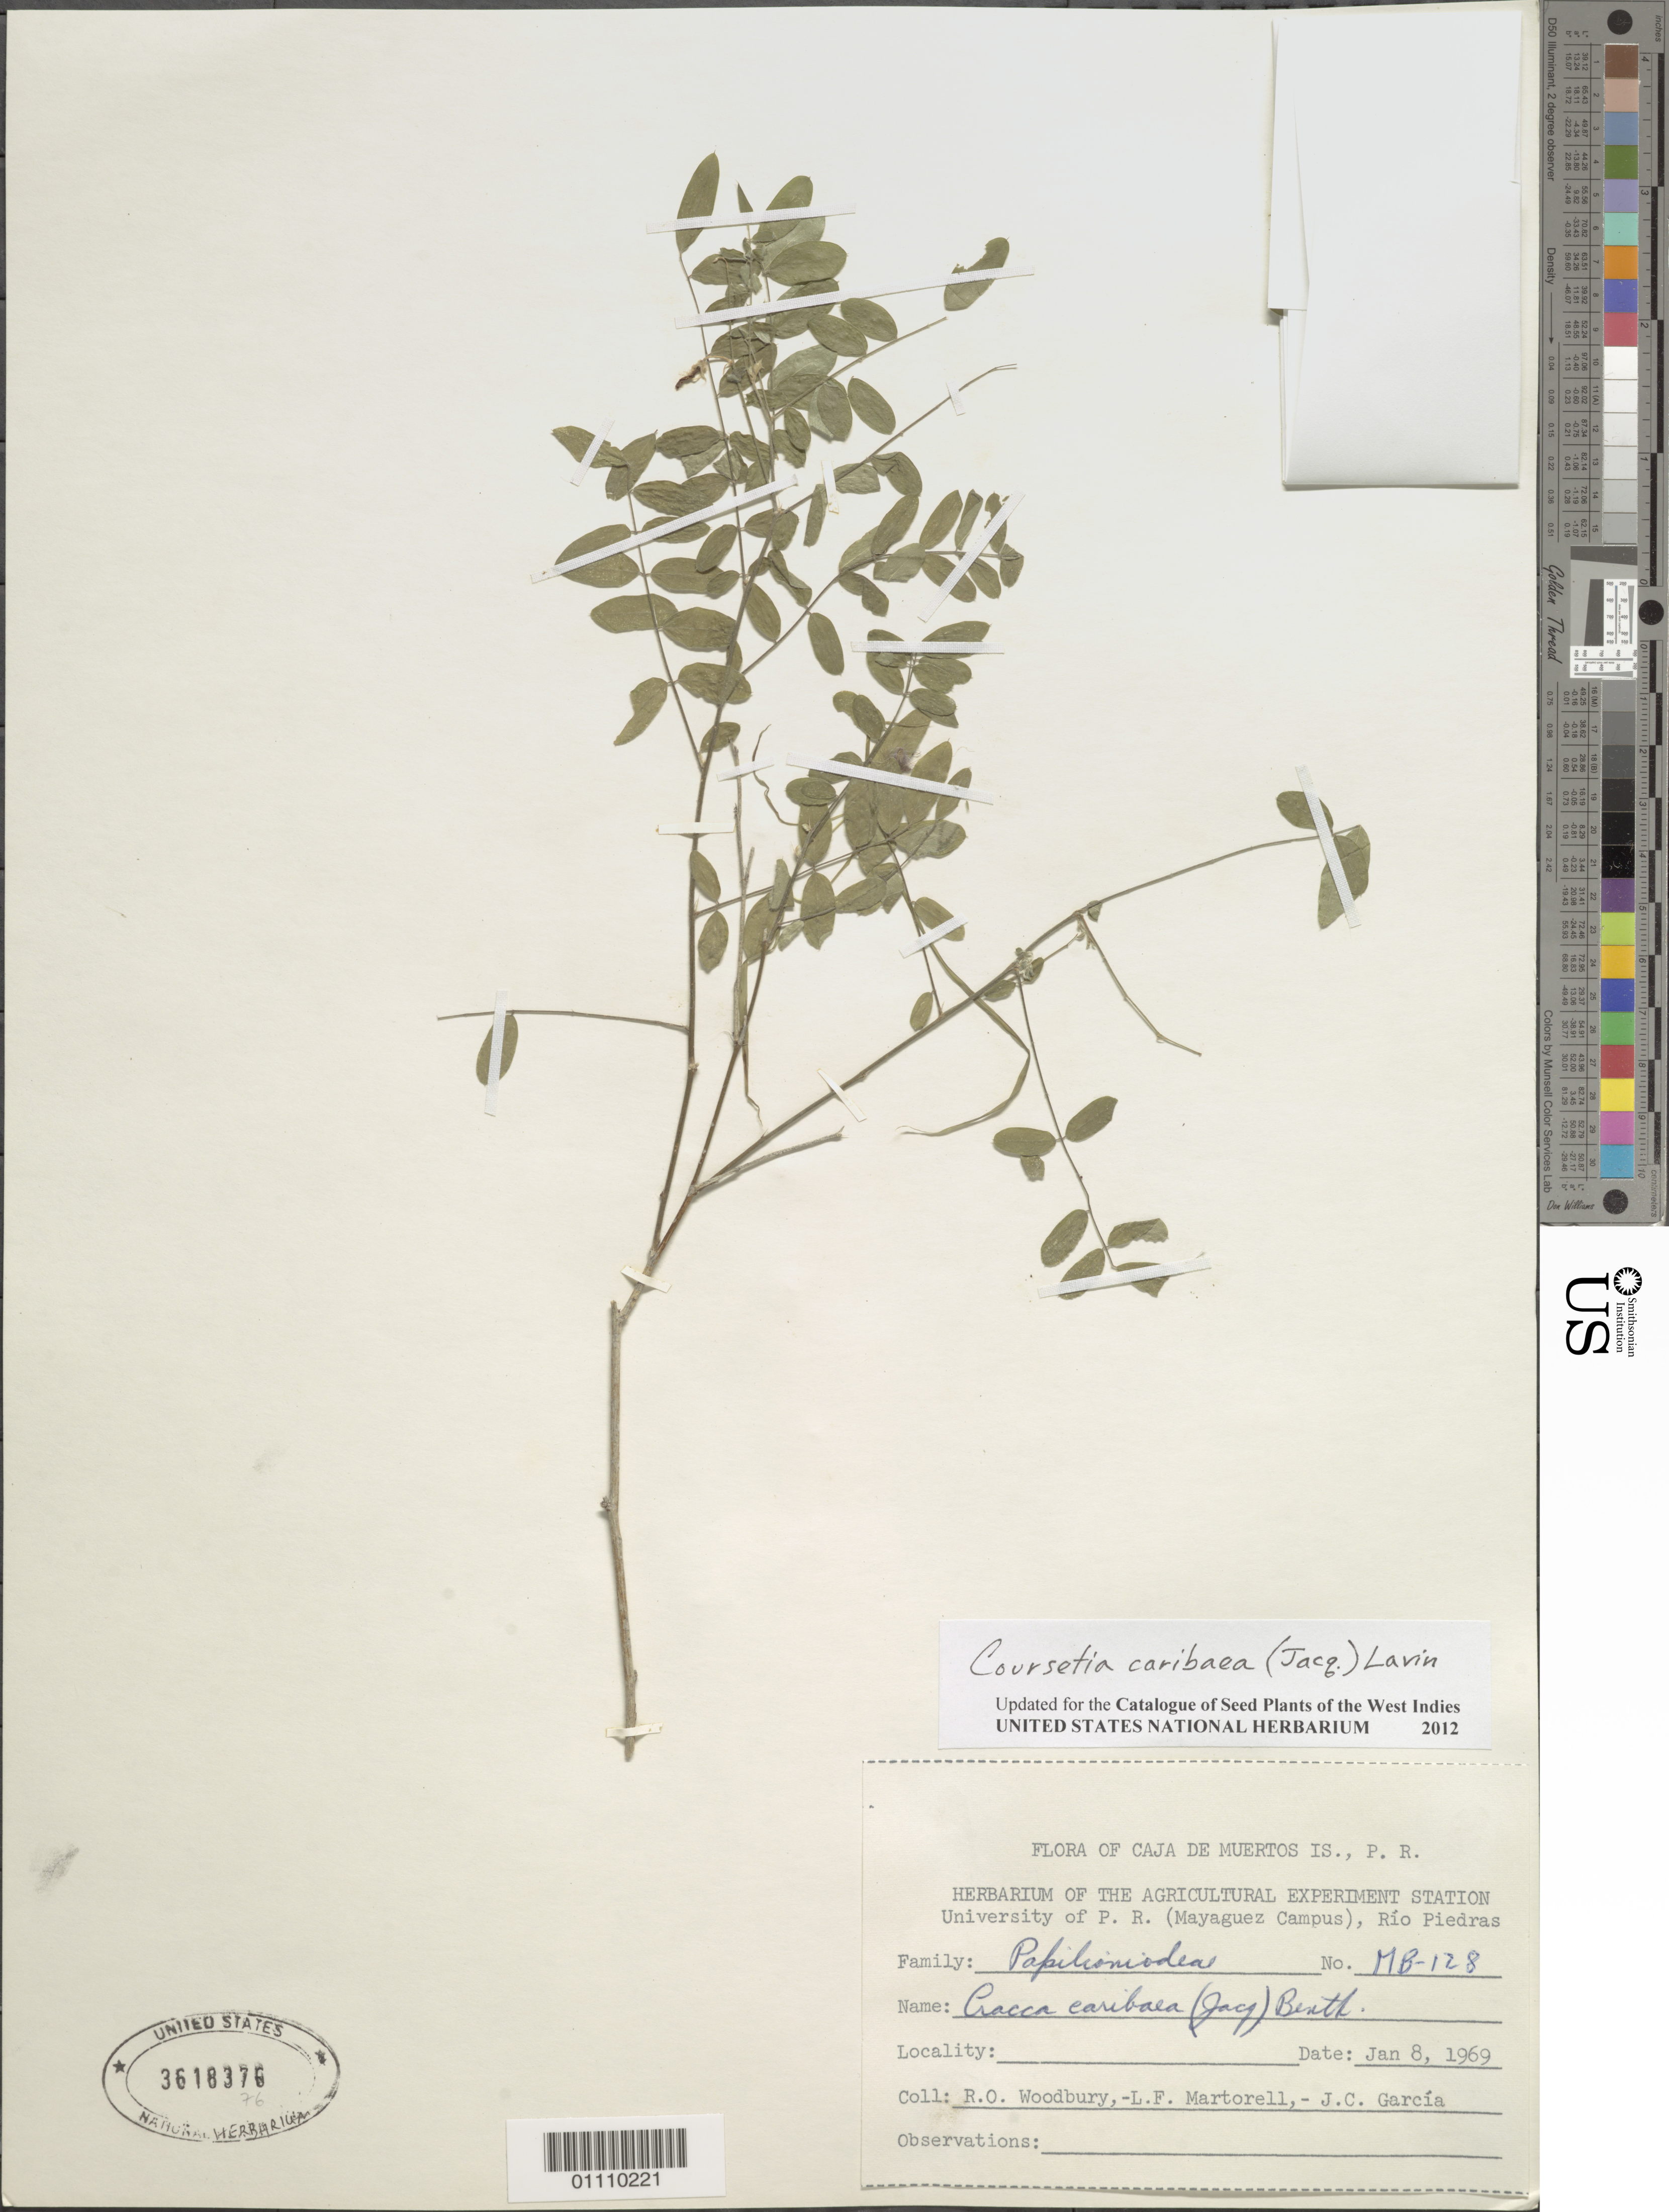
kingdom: Plantae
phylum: Tracheophyta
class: Magnoliopsida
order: Fabales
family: Fabaceae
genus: Coursetia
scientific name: Coursetia caribaea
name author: (Jacq.) Lavin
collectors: R. O. Woodbury, L. Martorell & J. García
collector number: MB-128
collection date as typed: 08 Jan 1969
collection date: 1969-01-08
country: Puerto Rico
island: Caja de Muertos I.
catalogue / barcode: US 3618376